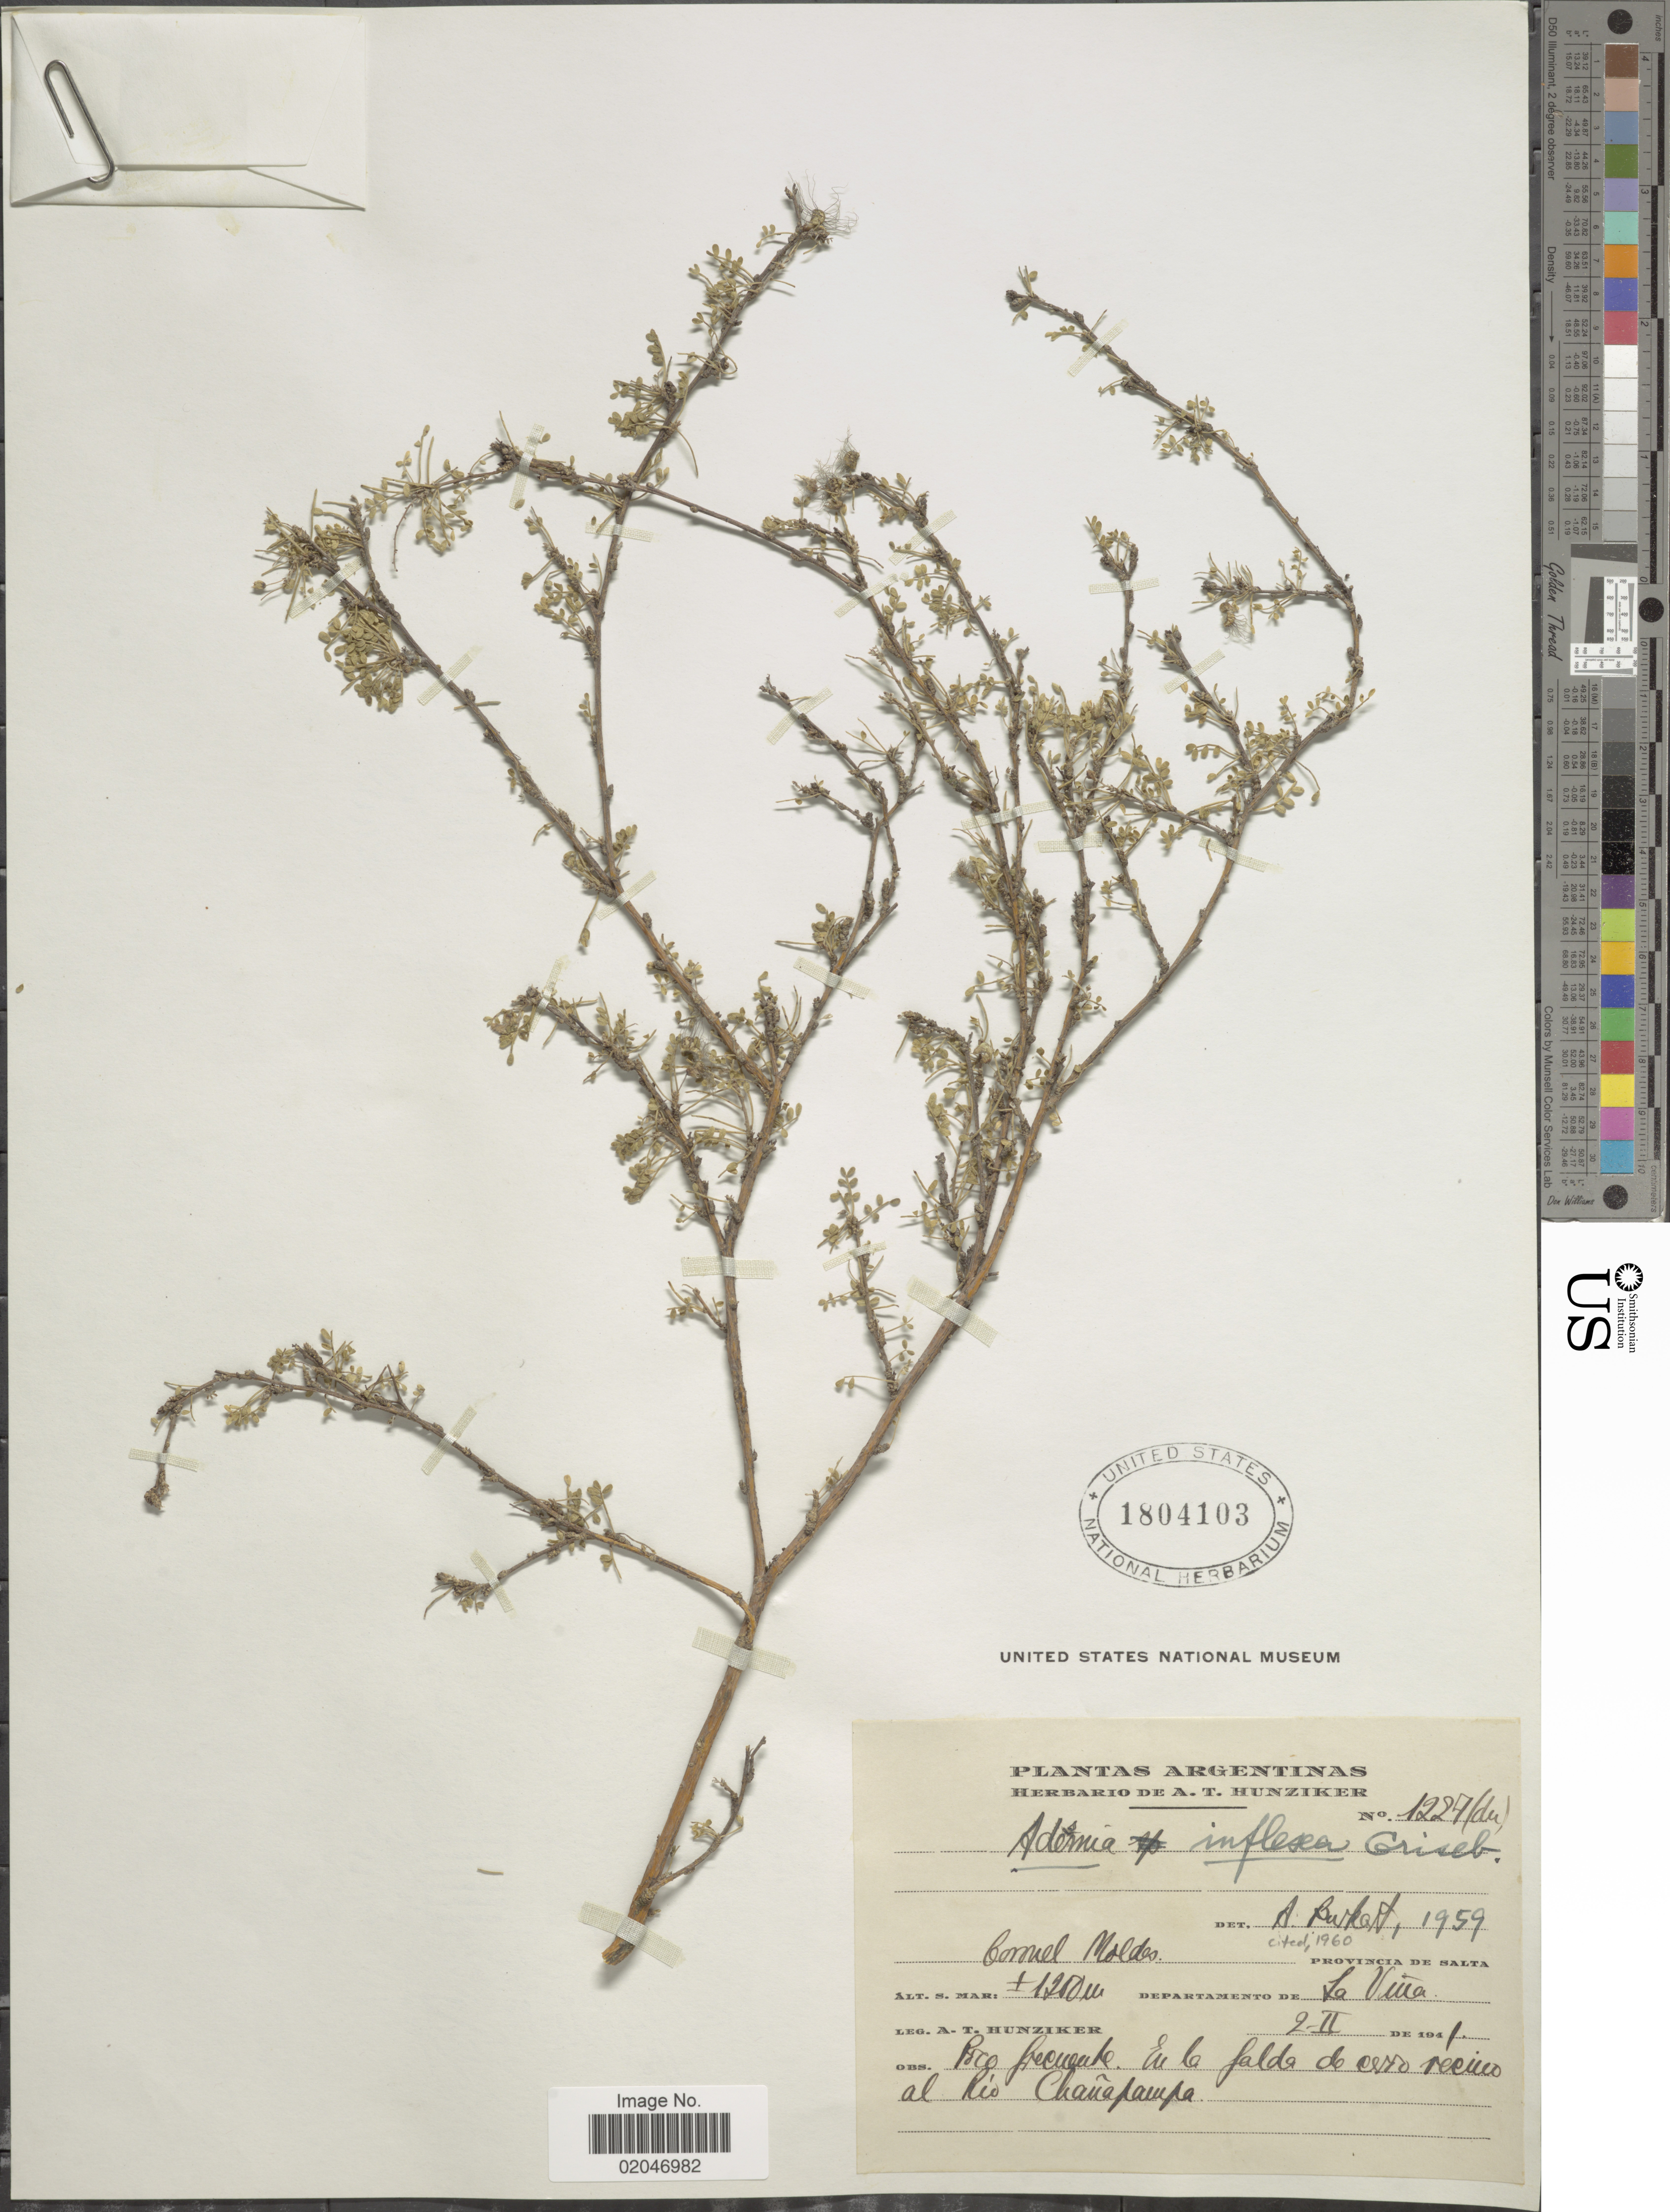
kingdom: Plantae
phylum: Tracheophyta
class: Magnoliopsida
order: Fabales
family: Fabaceae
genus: Adesmia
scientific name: Adesmia inflexa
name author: Griseb.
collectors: A. T. Hunziker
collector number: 1227(du*)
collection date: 1941-02-02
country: Argentina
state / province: Salta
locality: Departamento de La Vina, Coronel Moldes, en la falda de cerro recuco al Rio Chunapampa.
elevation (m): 1200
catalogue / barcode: US 1804103